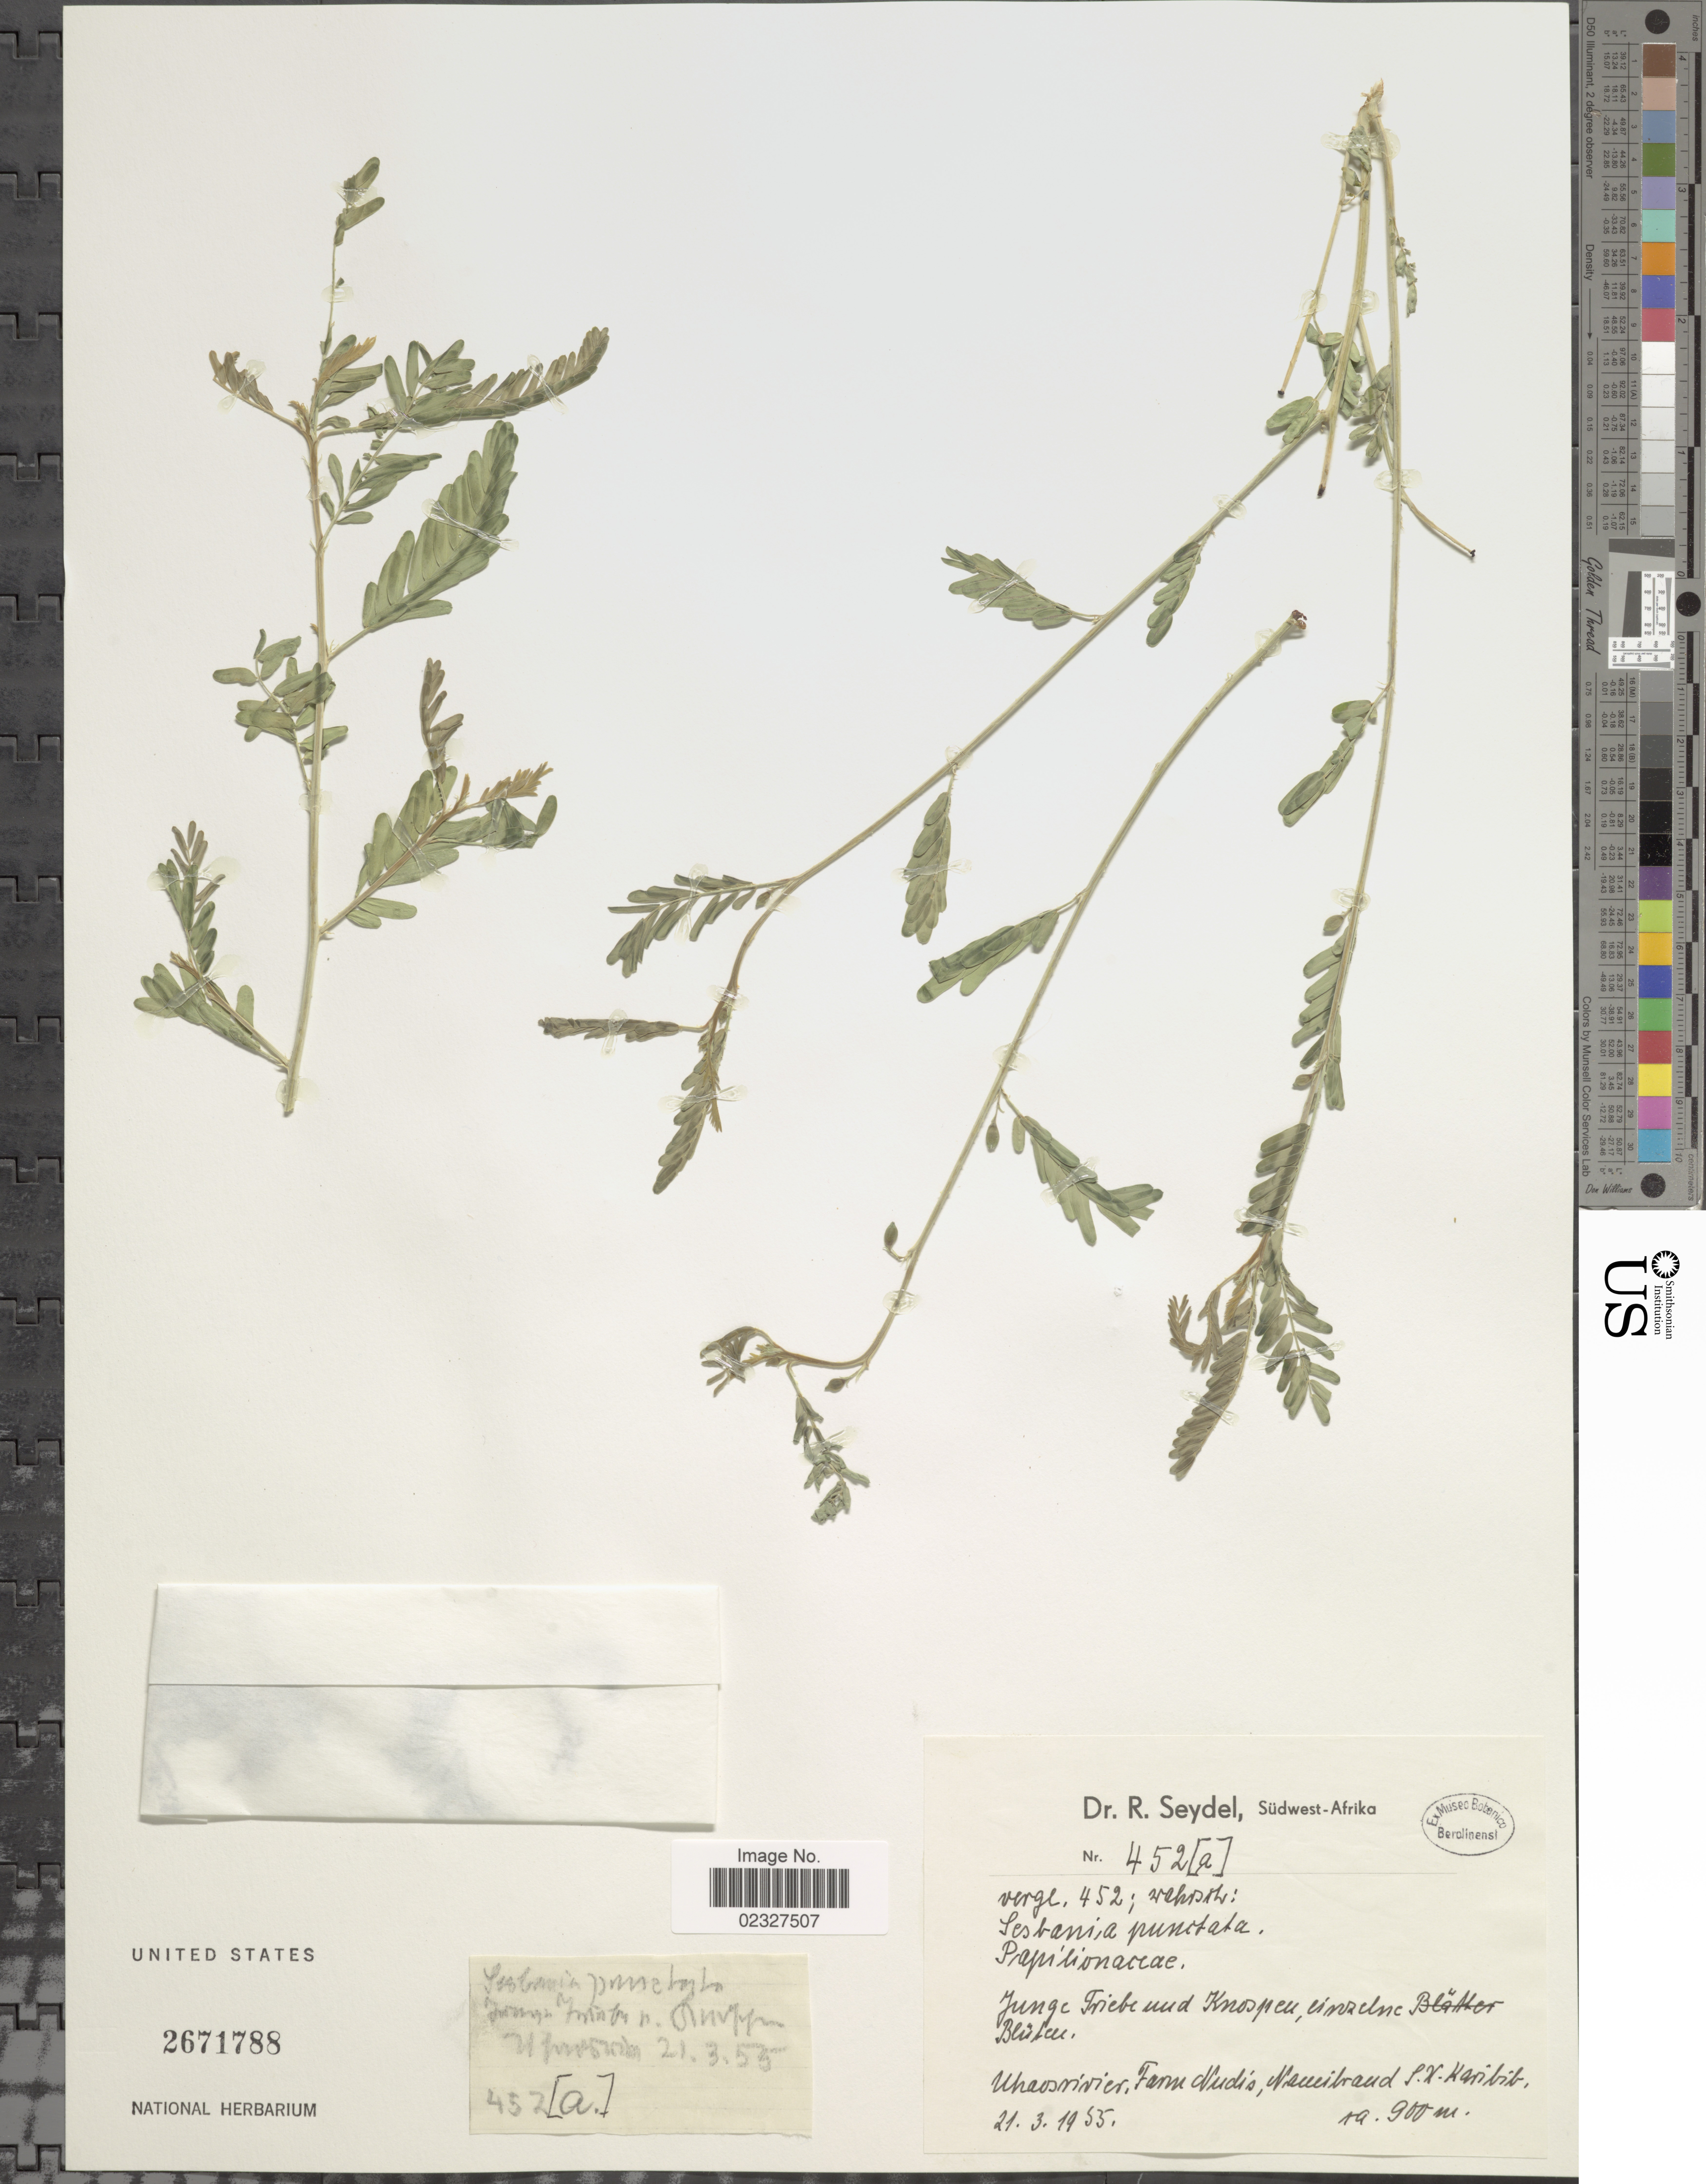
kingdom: Plantae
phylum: Tracheophyta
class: Magnoliopsida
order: Fabales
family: Fabaceae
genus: Sesbania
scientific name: Sesbania punctata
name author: DC.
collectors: R. Seydel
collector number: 452a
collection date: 1955-03-21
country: Namibia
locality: Sudwest-Afrika, Junge Triebe und Knospen, einzelne Blüten [young shoots and buds, individual flowers] Uhaosrivier: Farm Nudis, Namibrand, S.W. Karibib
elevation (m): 900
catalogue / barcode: US 2671788